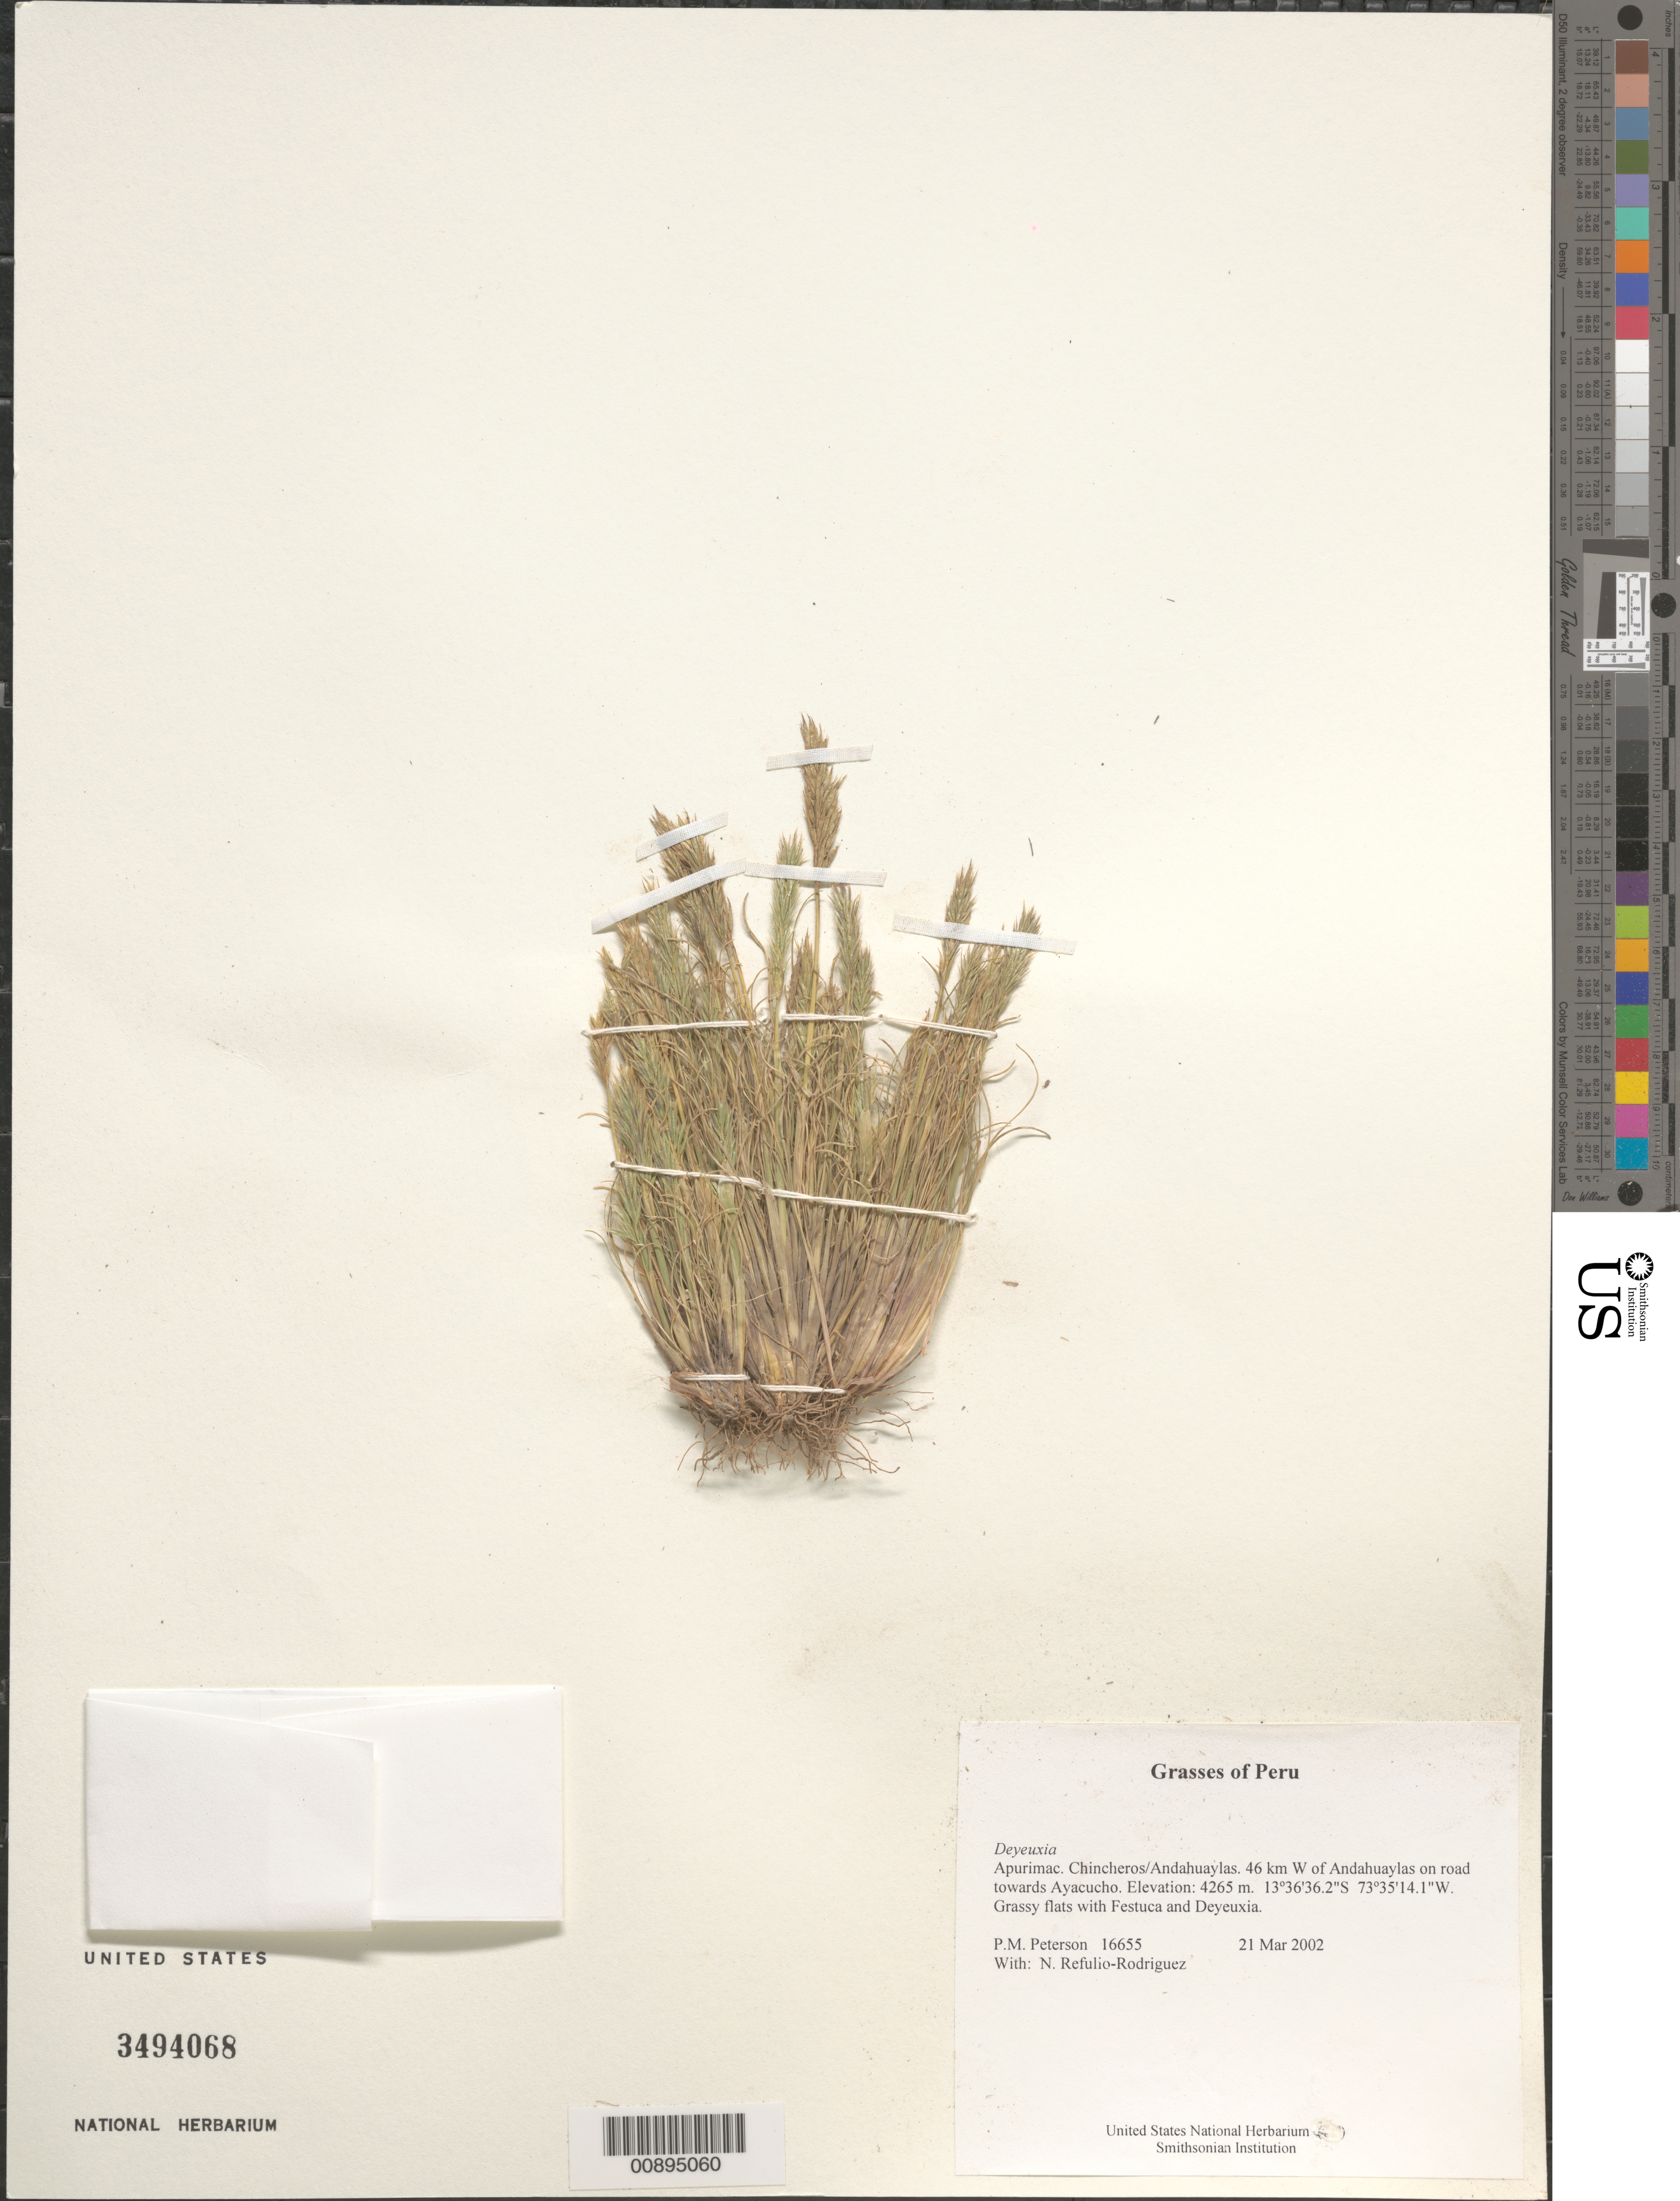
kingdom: Plantae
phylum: Tracheophyta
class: Liliopsida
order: Poales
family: Poaceae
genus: Calamagrostis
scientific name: Calamagrostis sp.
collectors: P. M. Peterson & N. Refulio-Rodríguez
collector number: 16655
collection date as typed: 21 Mar 2002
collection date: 2002-03-21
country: Peru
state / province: Apurímac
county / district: Chincheros/Andahuaylas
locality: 46 km W of Andahuaylas on road towards Ayacucho.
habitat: Grassy flats with ~Festuca~ and ~Deyeuxia~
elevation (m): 4265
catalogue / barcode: US 3494068